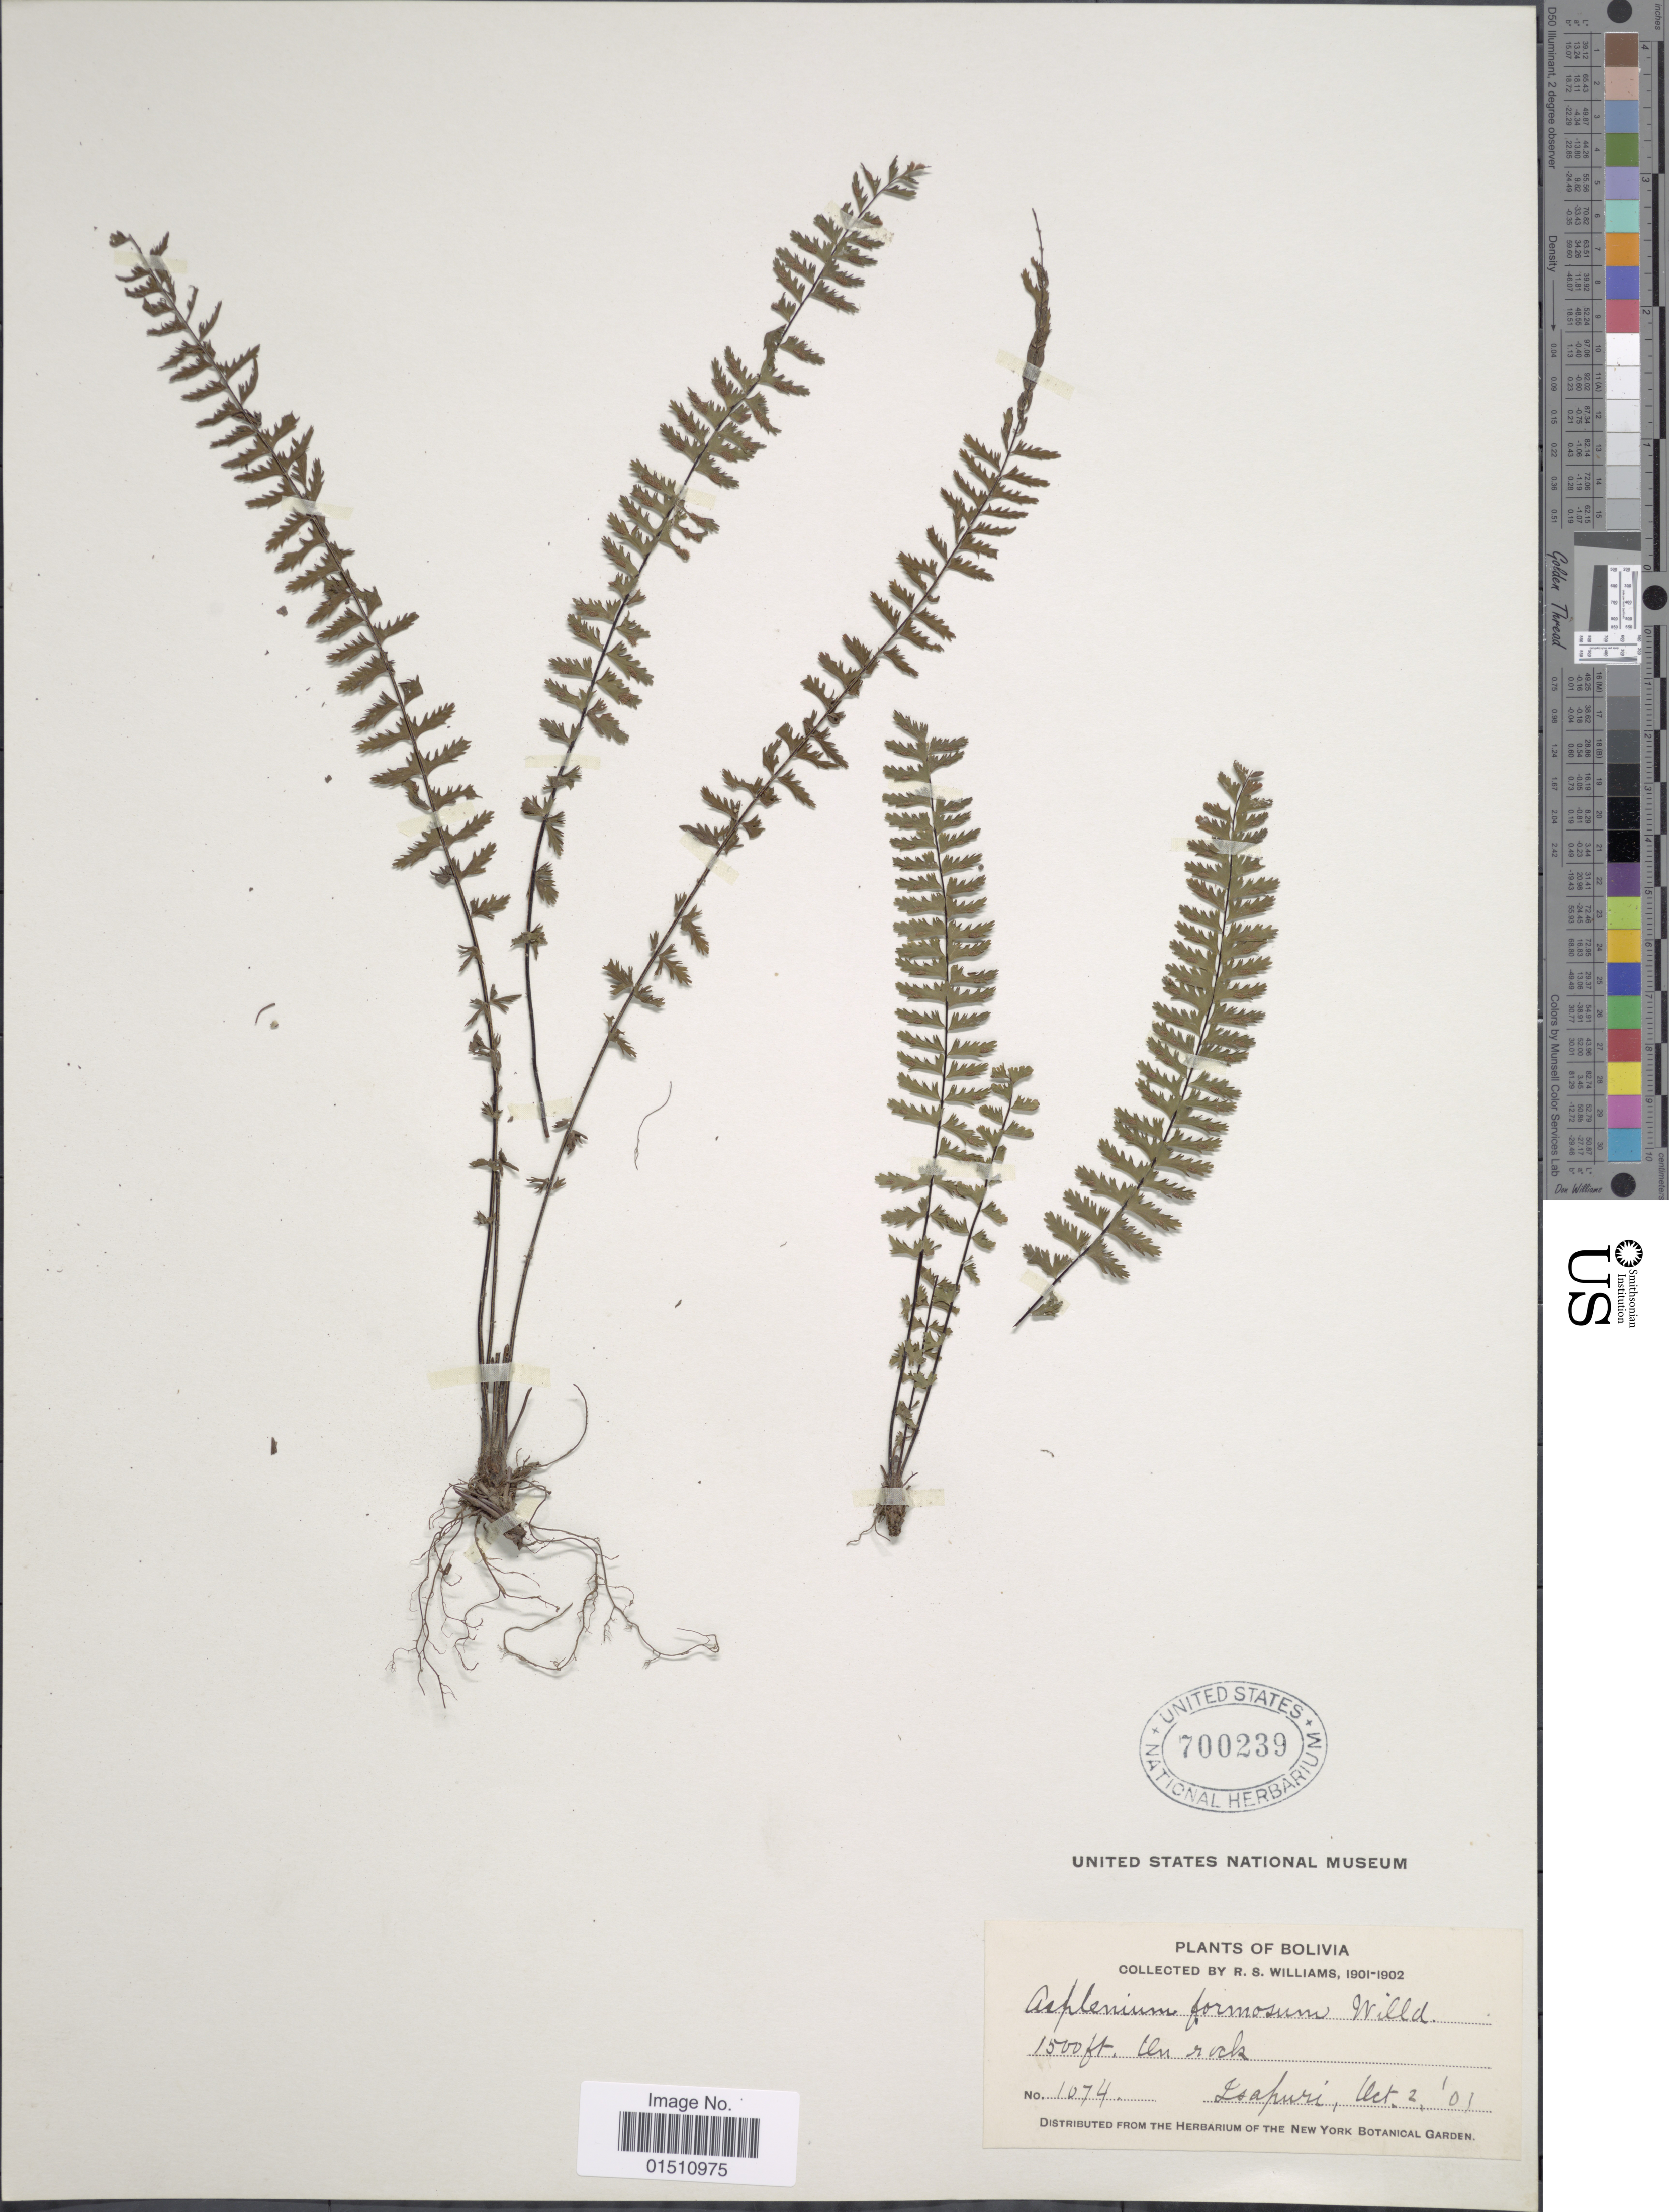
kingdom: Plantae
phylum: Tracheophyta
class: Polypodiopsida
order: Polypodiales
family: Aspleniaceae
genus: Asplenium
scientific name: Asplenium formosum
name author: Willd.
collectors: R. S. Williams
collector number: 1074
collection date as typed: Oct. 2, 1901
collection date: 1901-10-02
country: Bolivia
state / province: La Páz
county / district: Larecaja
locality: Isupuri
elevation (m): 457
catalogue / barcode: US 700239